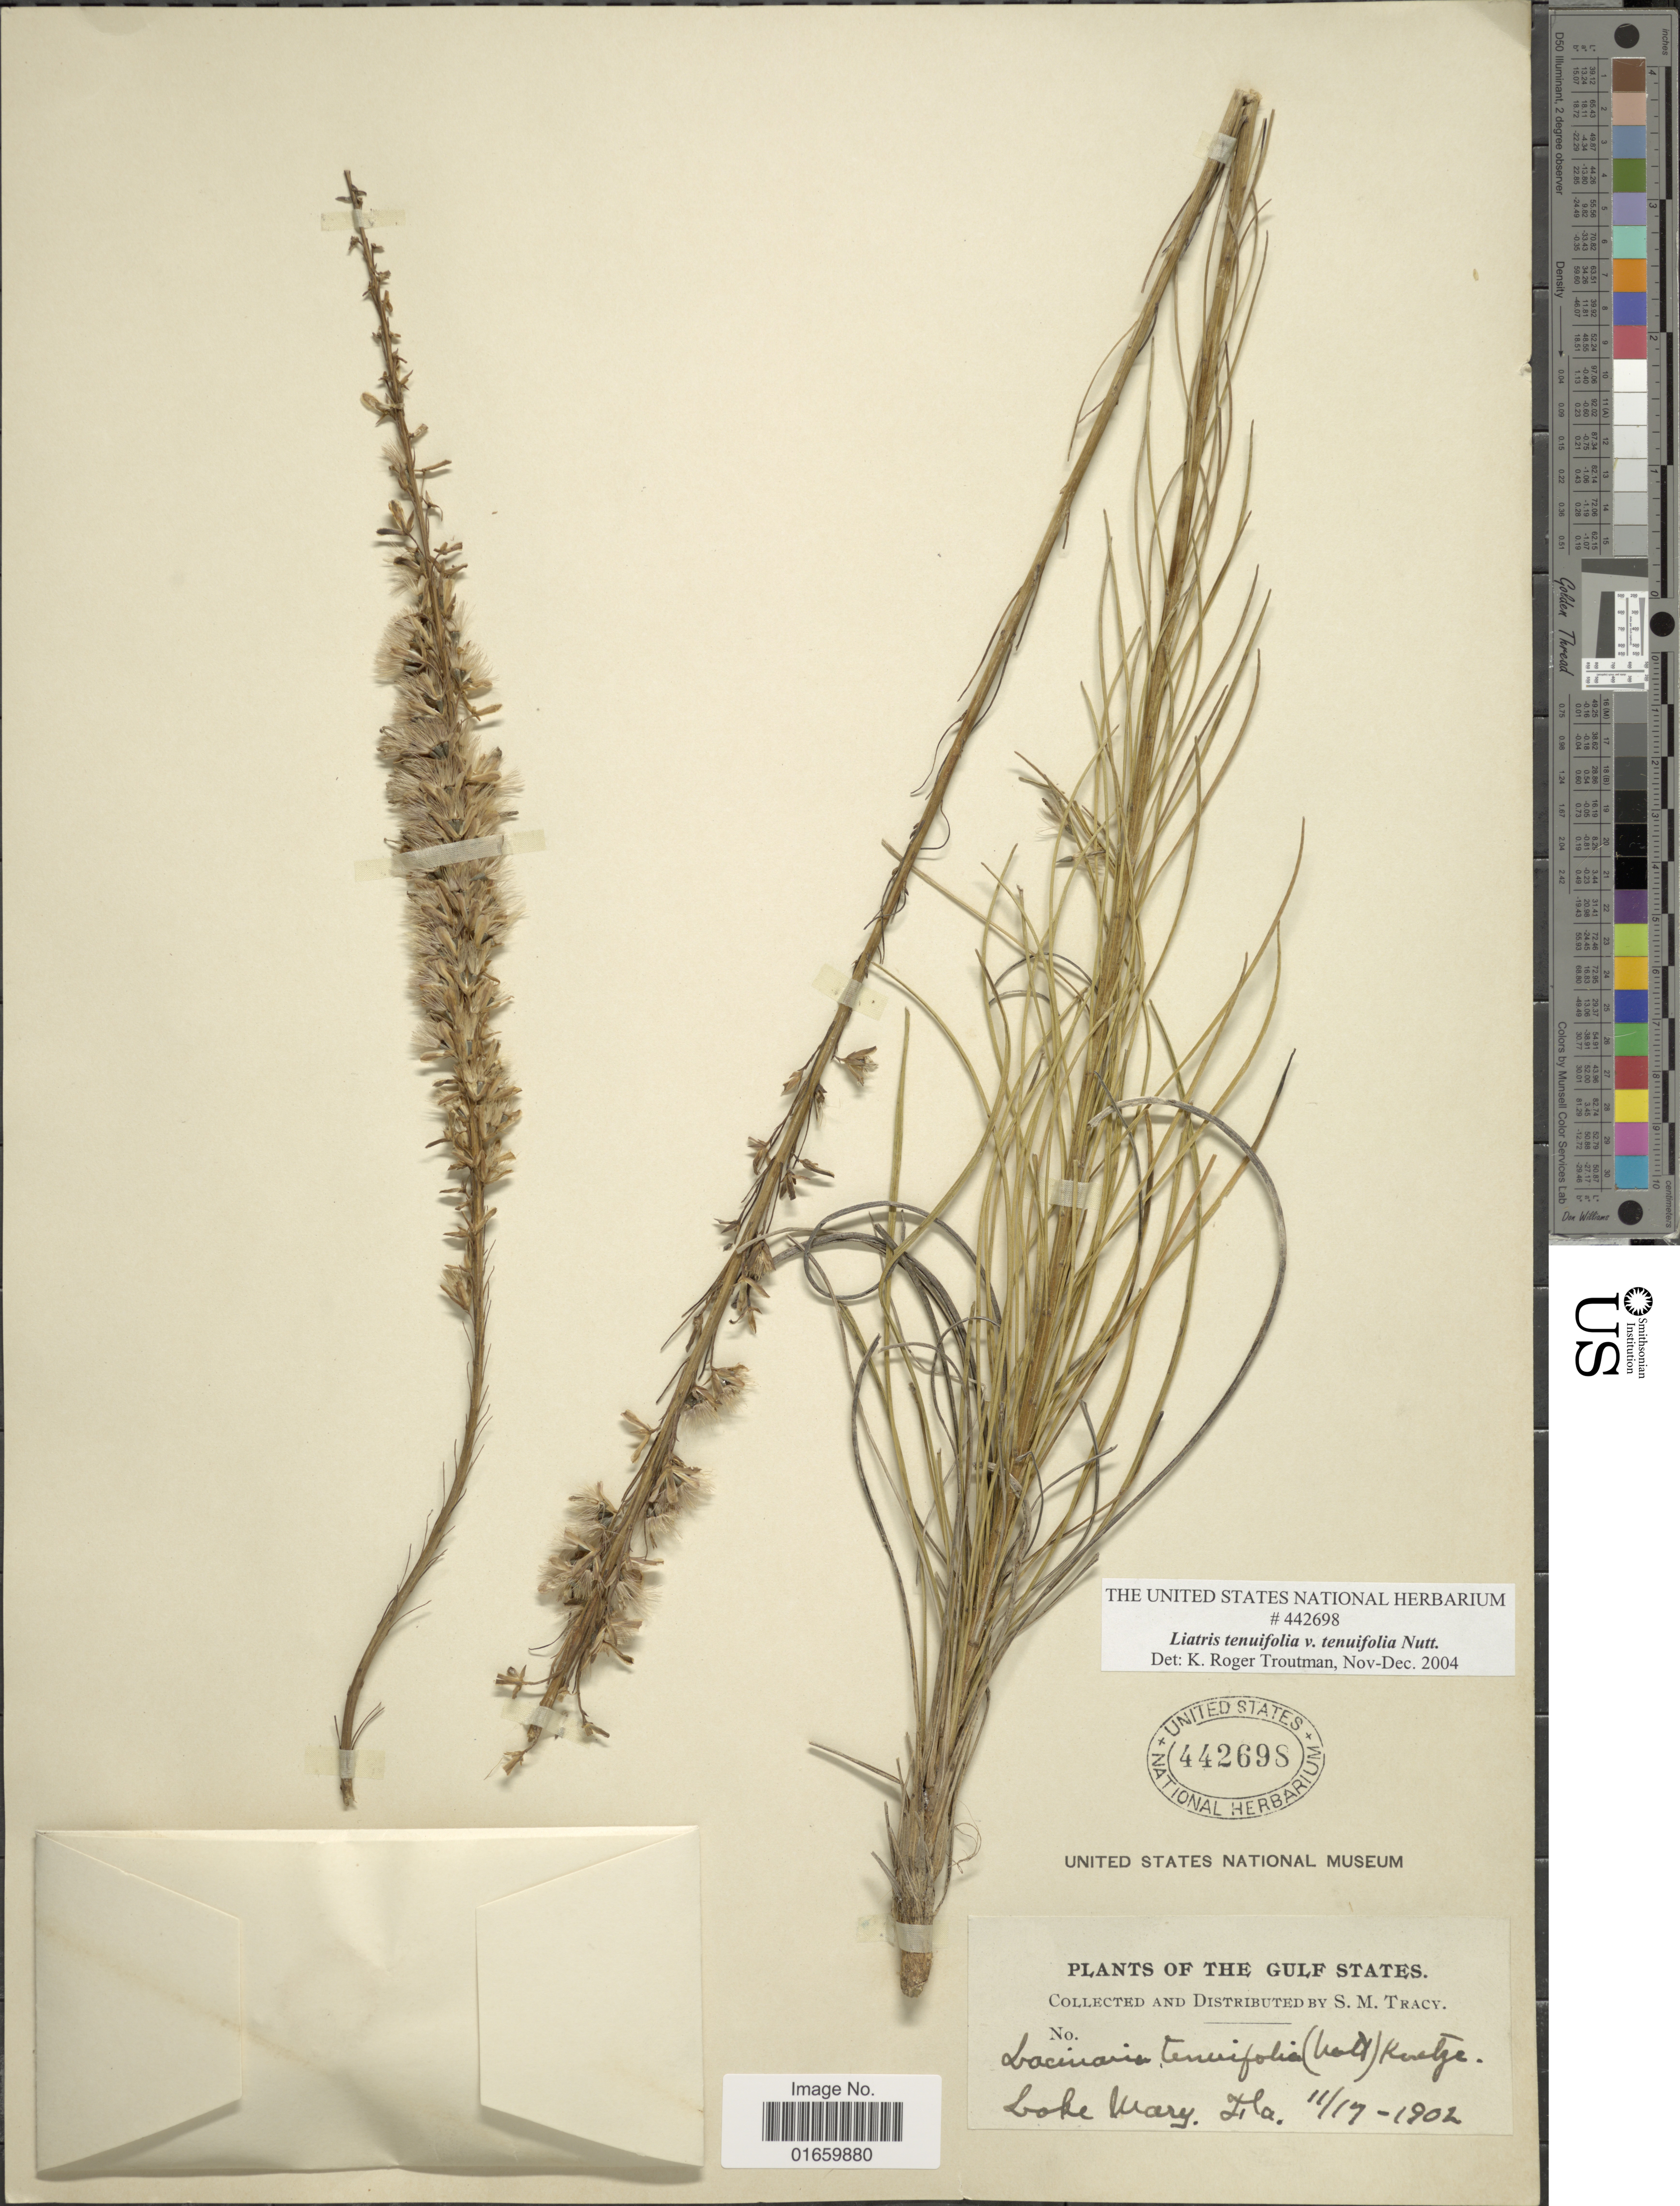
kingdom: Plantae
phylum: Tracheophyta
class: Magnoliopsida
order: Asterales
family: Asteraceae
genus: Liatris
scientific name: Liatris tenuifolia var. tenuifolia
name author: Nutt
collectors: S. Stracy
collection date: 1902-11-19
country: United States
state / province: Florida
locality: Gulf States, Bake Wary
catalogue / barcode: US 442698